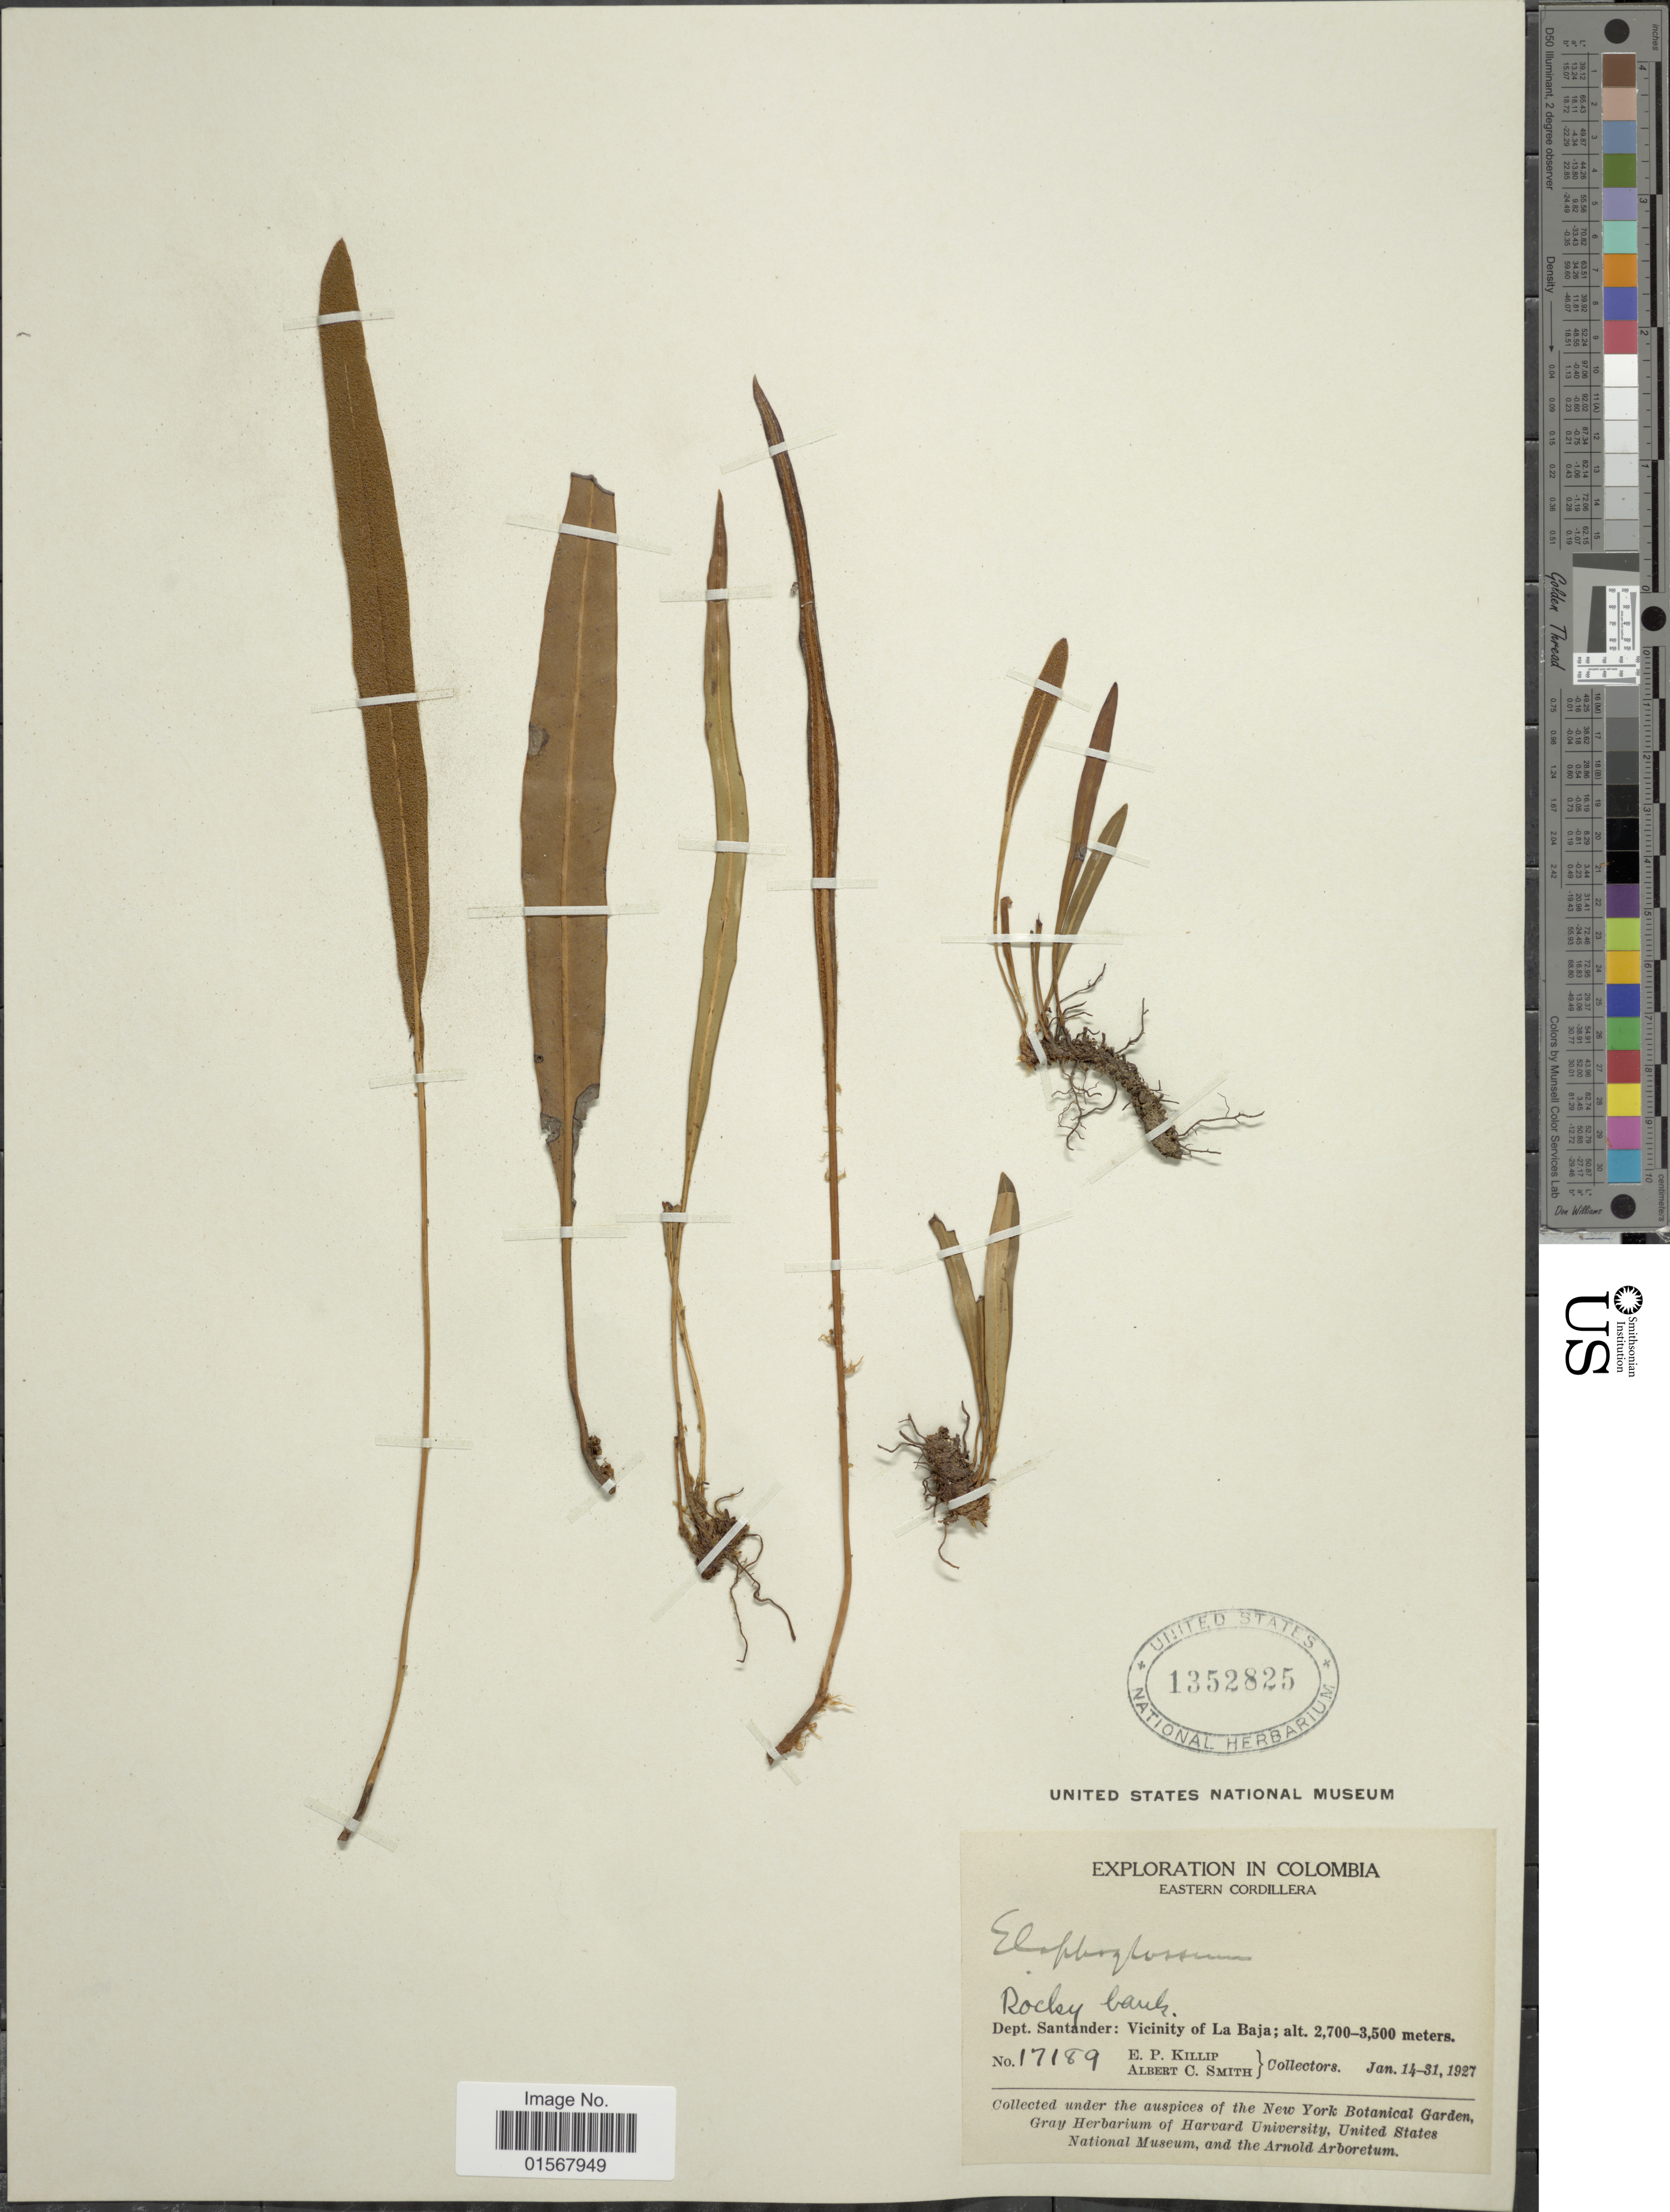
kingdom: Plantae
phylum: Tracheophyta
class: Polypodiopsida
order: Polypodiales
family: Dryopteridaceae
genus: Elaphoglossum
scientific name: Elaphoglossum sp.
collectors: E. P. Killip & A. C. Smith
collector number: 17189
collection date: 1927-01-14/1927-01-31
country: Colombia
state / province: Santander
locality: Eastern Cordillera, Dept. Santander: vicinity of La Baja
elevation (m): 2700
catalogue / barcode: US 1352825